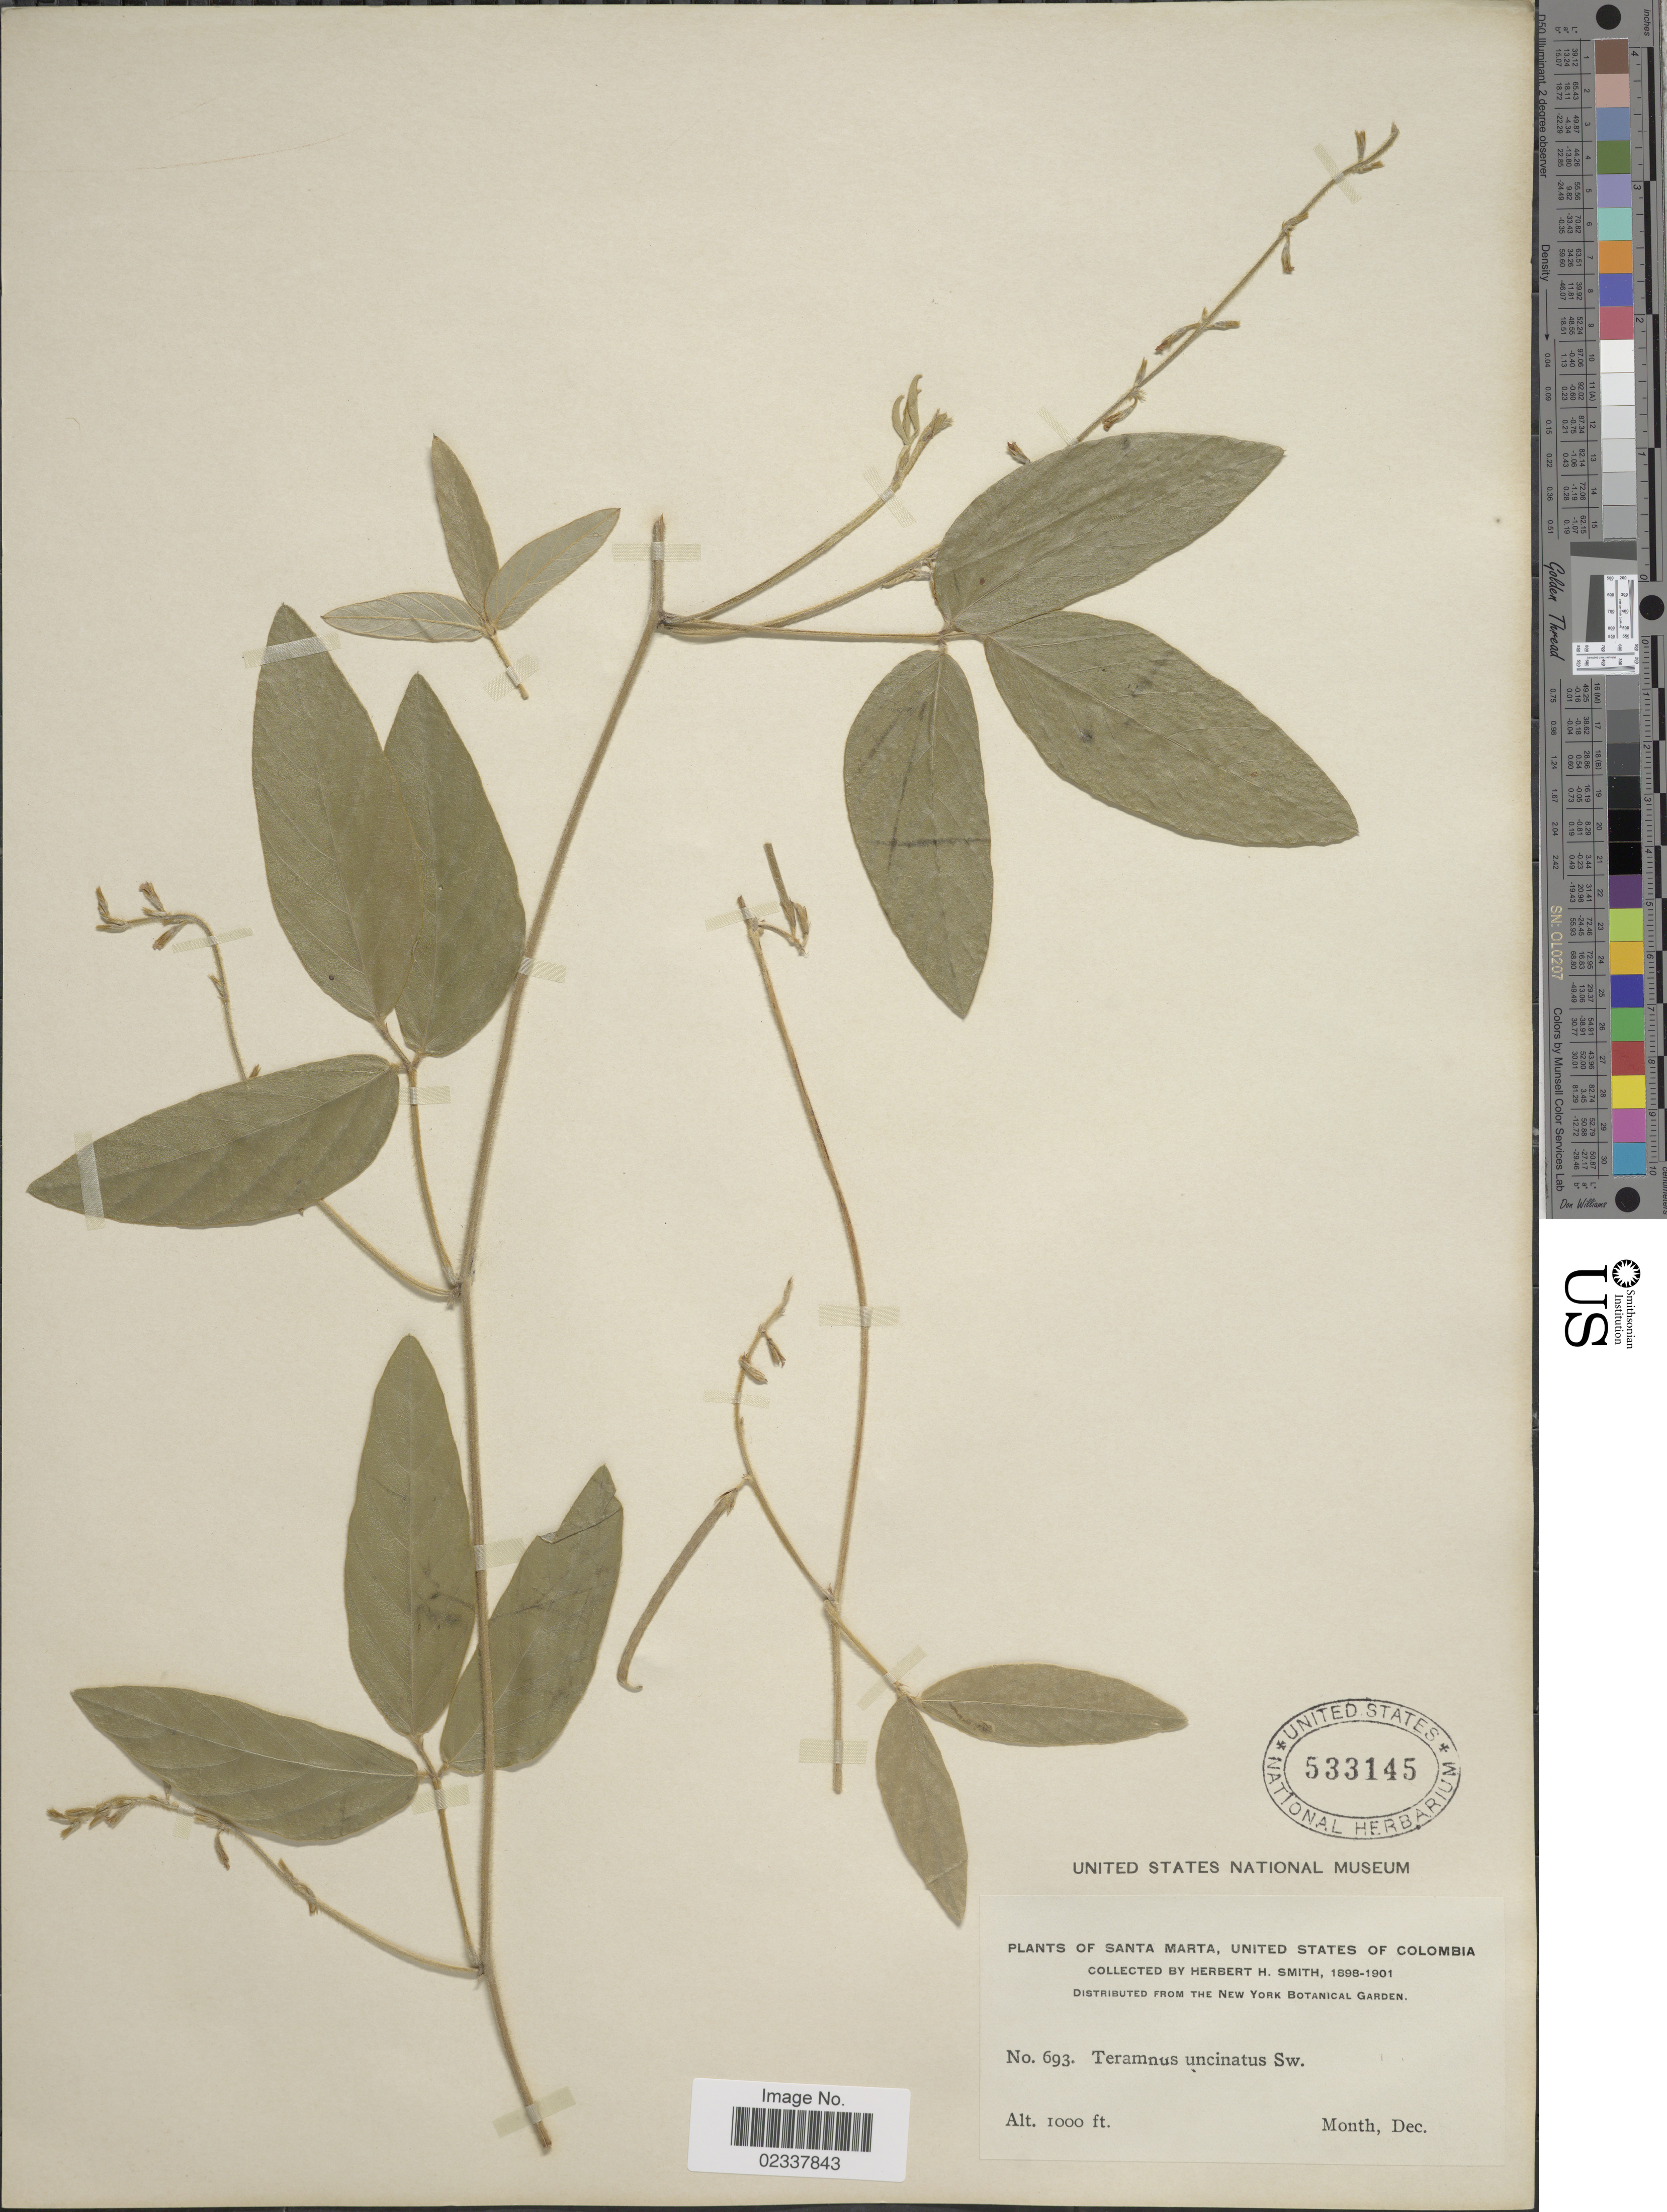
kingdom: Plantae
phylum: Tracheophyta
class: Magnoliopsida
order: Fabales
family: Fabaceae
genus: Teramnus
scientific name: Teramnus uncinatus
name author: (L.) Sw.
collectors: Herbert H. Smith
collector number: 693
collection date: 1898-12/1901-12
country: Colombia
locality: Santa Marta, United States of Colombia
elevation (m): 305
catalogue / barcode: US 533145